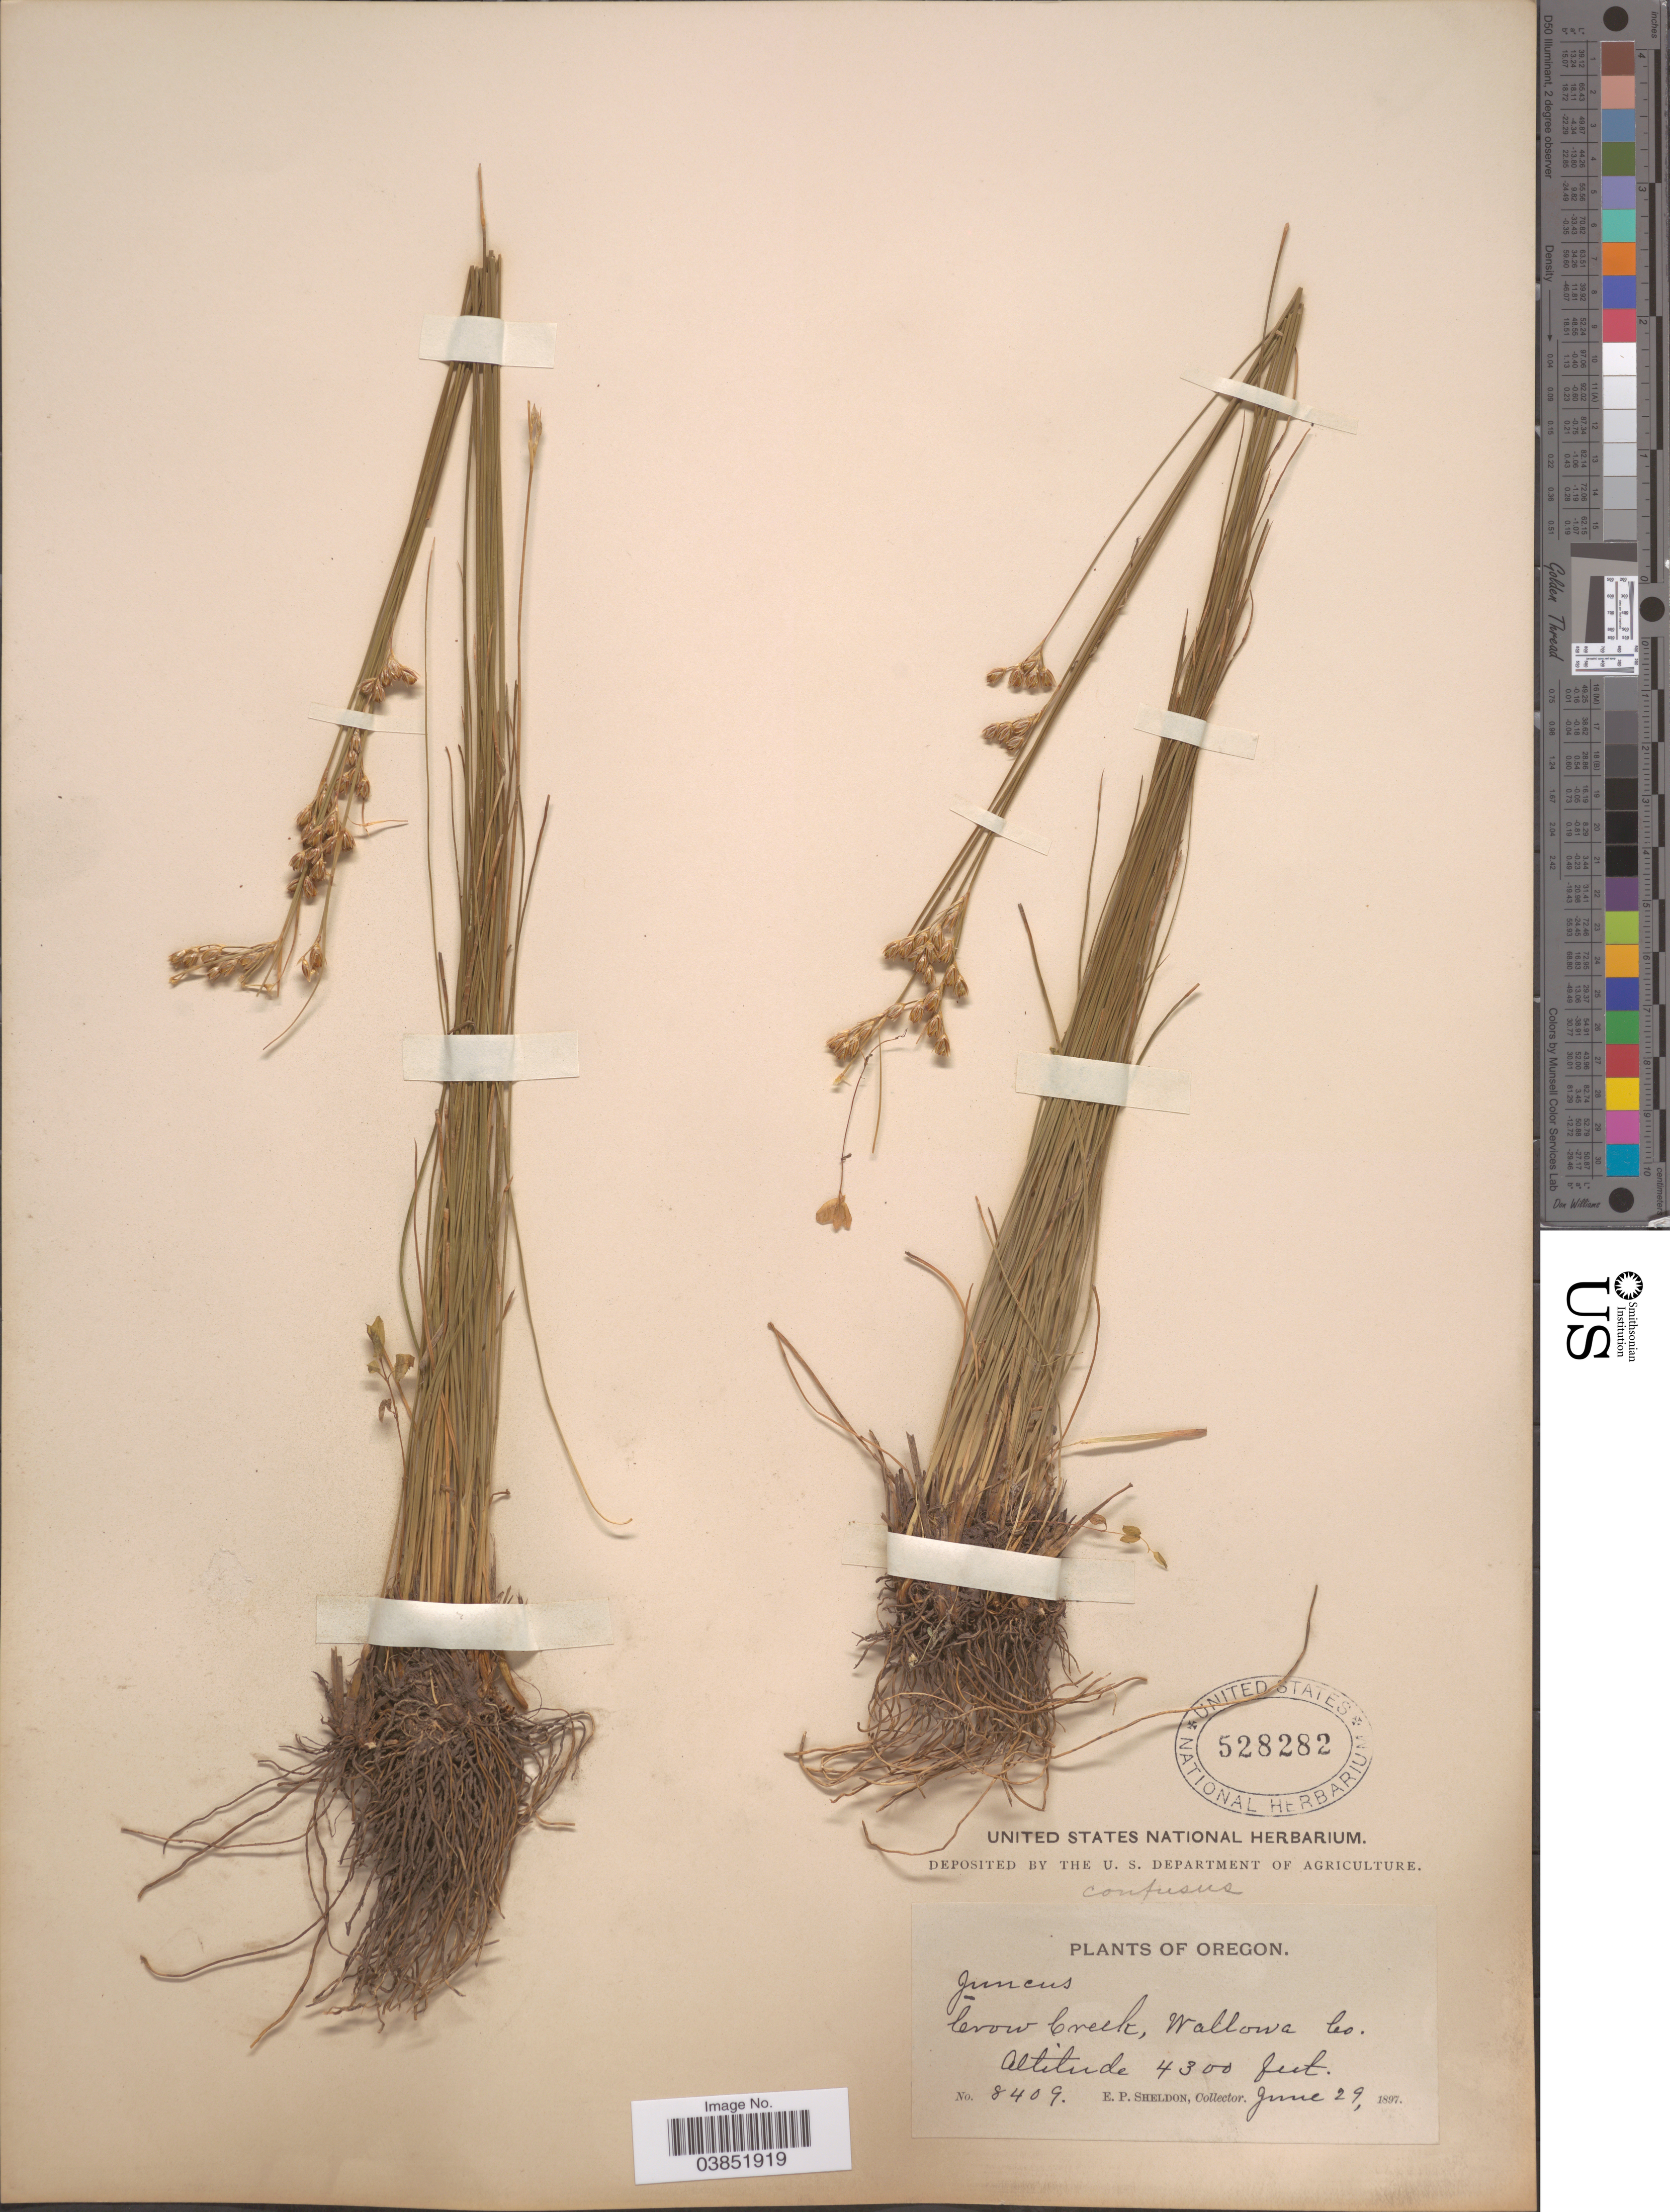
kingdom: Plantae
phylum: Tracheophyta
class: Liliopsida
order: Poales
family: Juncaceae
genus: Juncus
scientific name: Juncus confusus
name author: Coville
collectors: E. P. Sheldon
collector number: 8409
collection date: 1897-06-29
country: United States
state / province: Oregon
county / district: Wallowa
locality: Crow Creek, Wallowa Co.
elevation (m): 1311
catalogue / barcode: US 528282